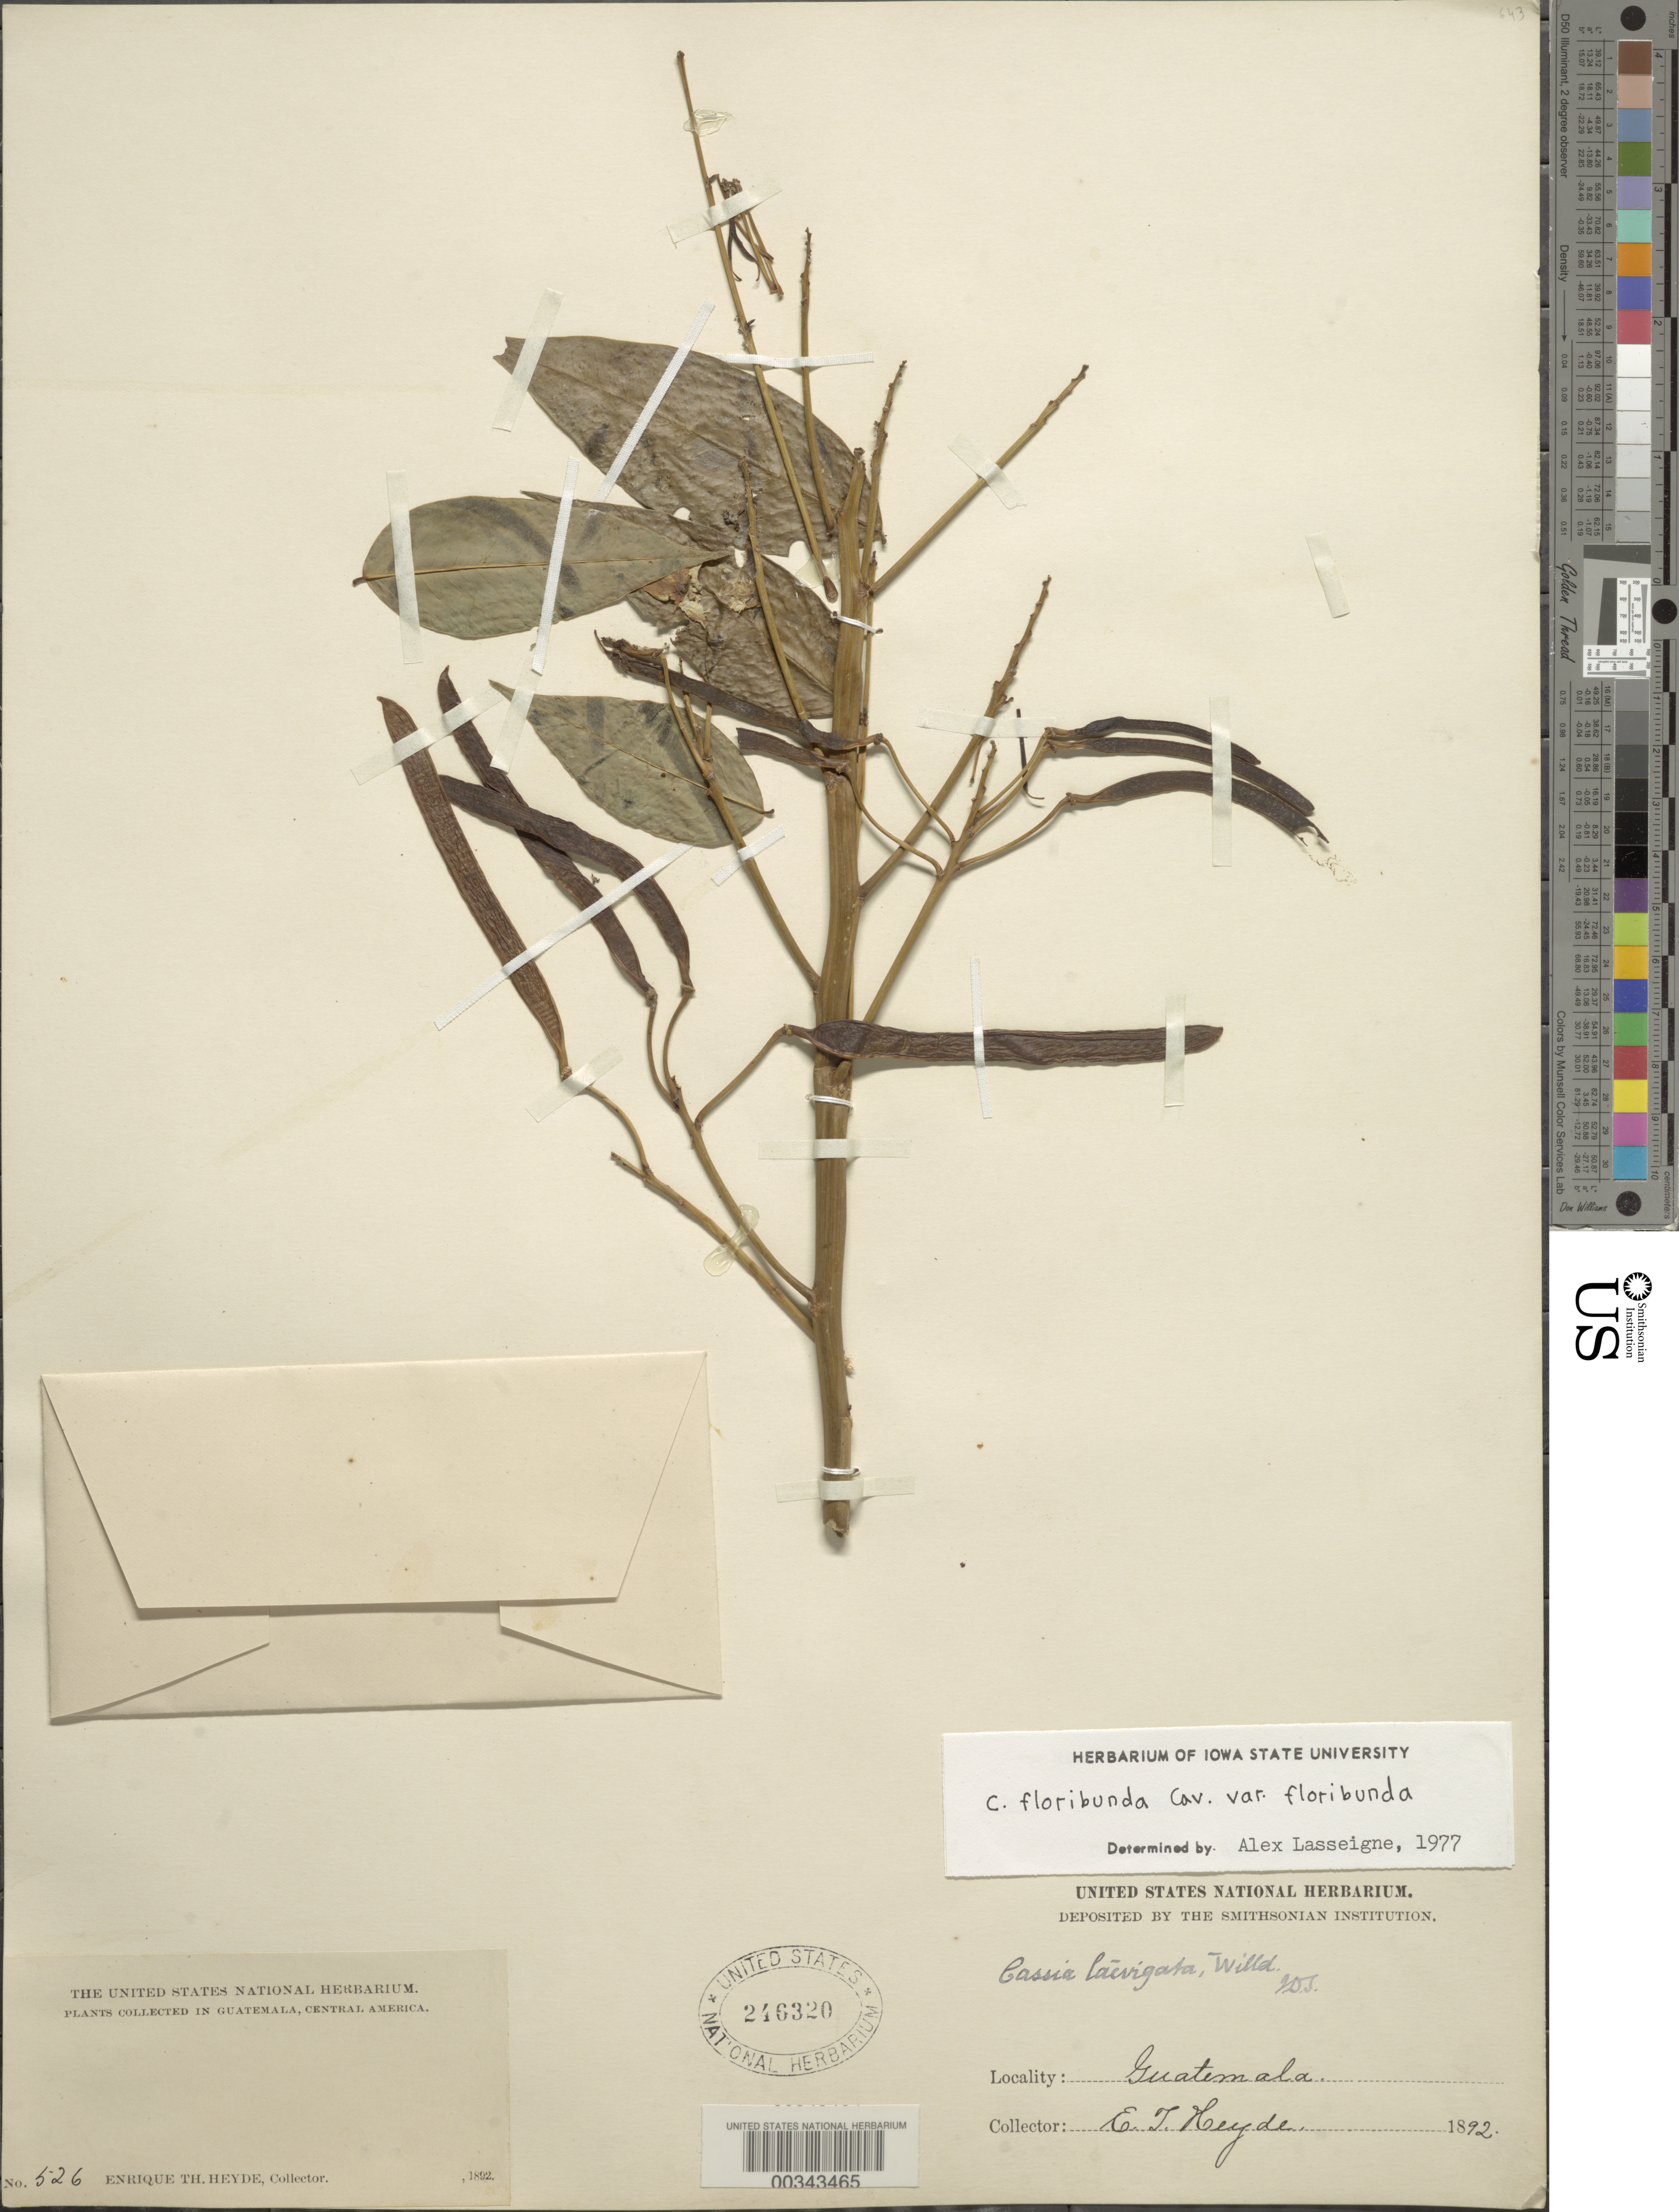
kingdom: Plantae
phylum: Tracheophyta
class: Magnoliopsida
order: Fabales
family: Fabaceae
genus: Senna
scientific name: Senna septemtrionalis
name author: (Viv.) H.S. Irwin & Barneby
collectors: E. T. Heyde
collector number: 526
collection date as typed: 1892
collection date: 1892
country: Guatemala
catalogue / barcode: US 246320